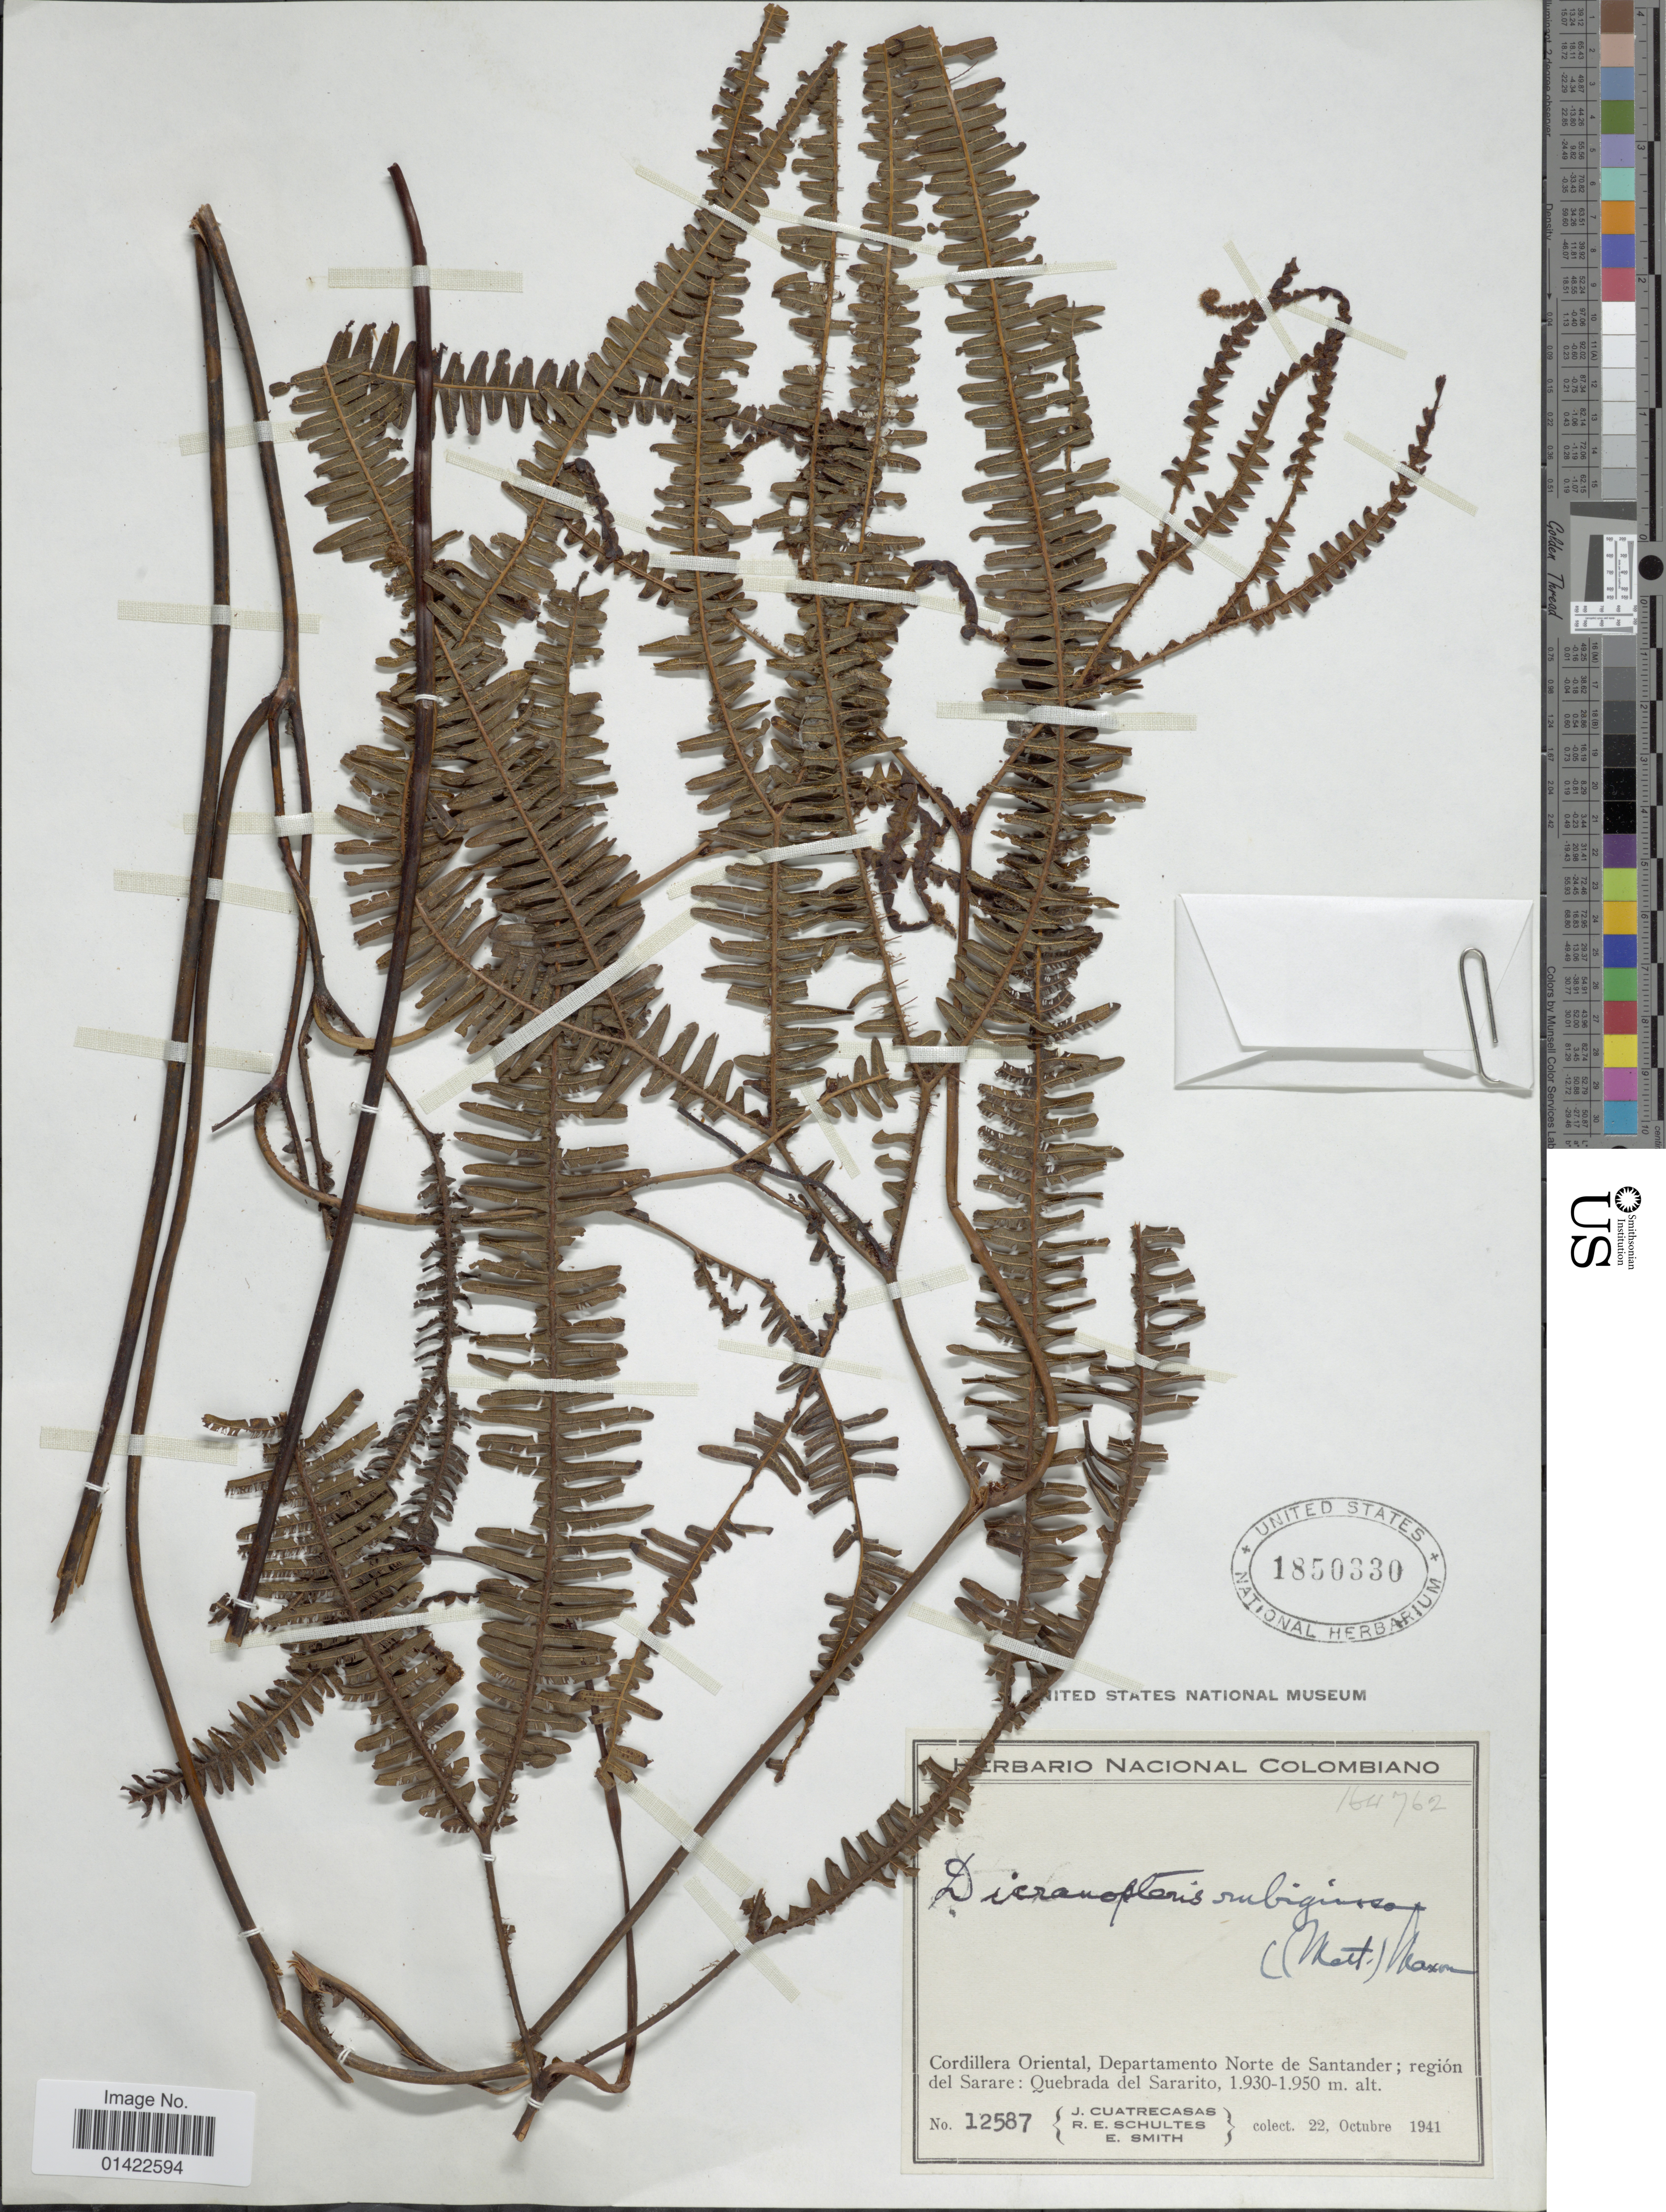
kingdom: Plantae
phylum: Tracheophyta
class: Polypodiopsida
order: Gleicheniales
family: Gleicheniaceae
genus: Sticherus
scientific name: Sticherus rubiginosus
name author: (Mett.) Nakai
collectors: J. Cuatrecasas, R. E. Schultes & C. E. Smith Jr.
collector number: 12587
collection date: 1941-10-22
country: Colombia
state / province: Norte de Santander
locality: Región del Sarare: Quebrada del Sararito.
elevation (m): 1930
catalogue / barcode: US 1850330